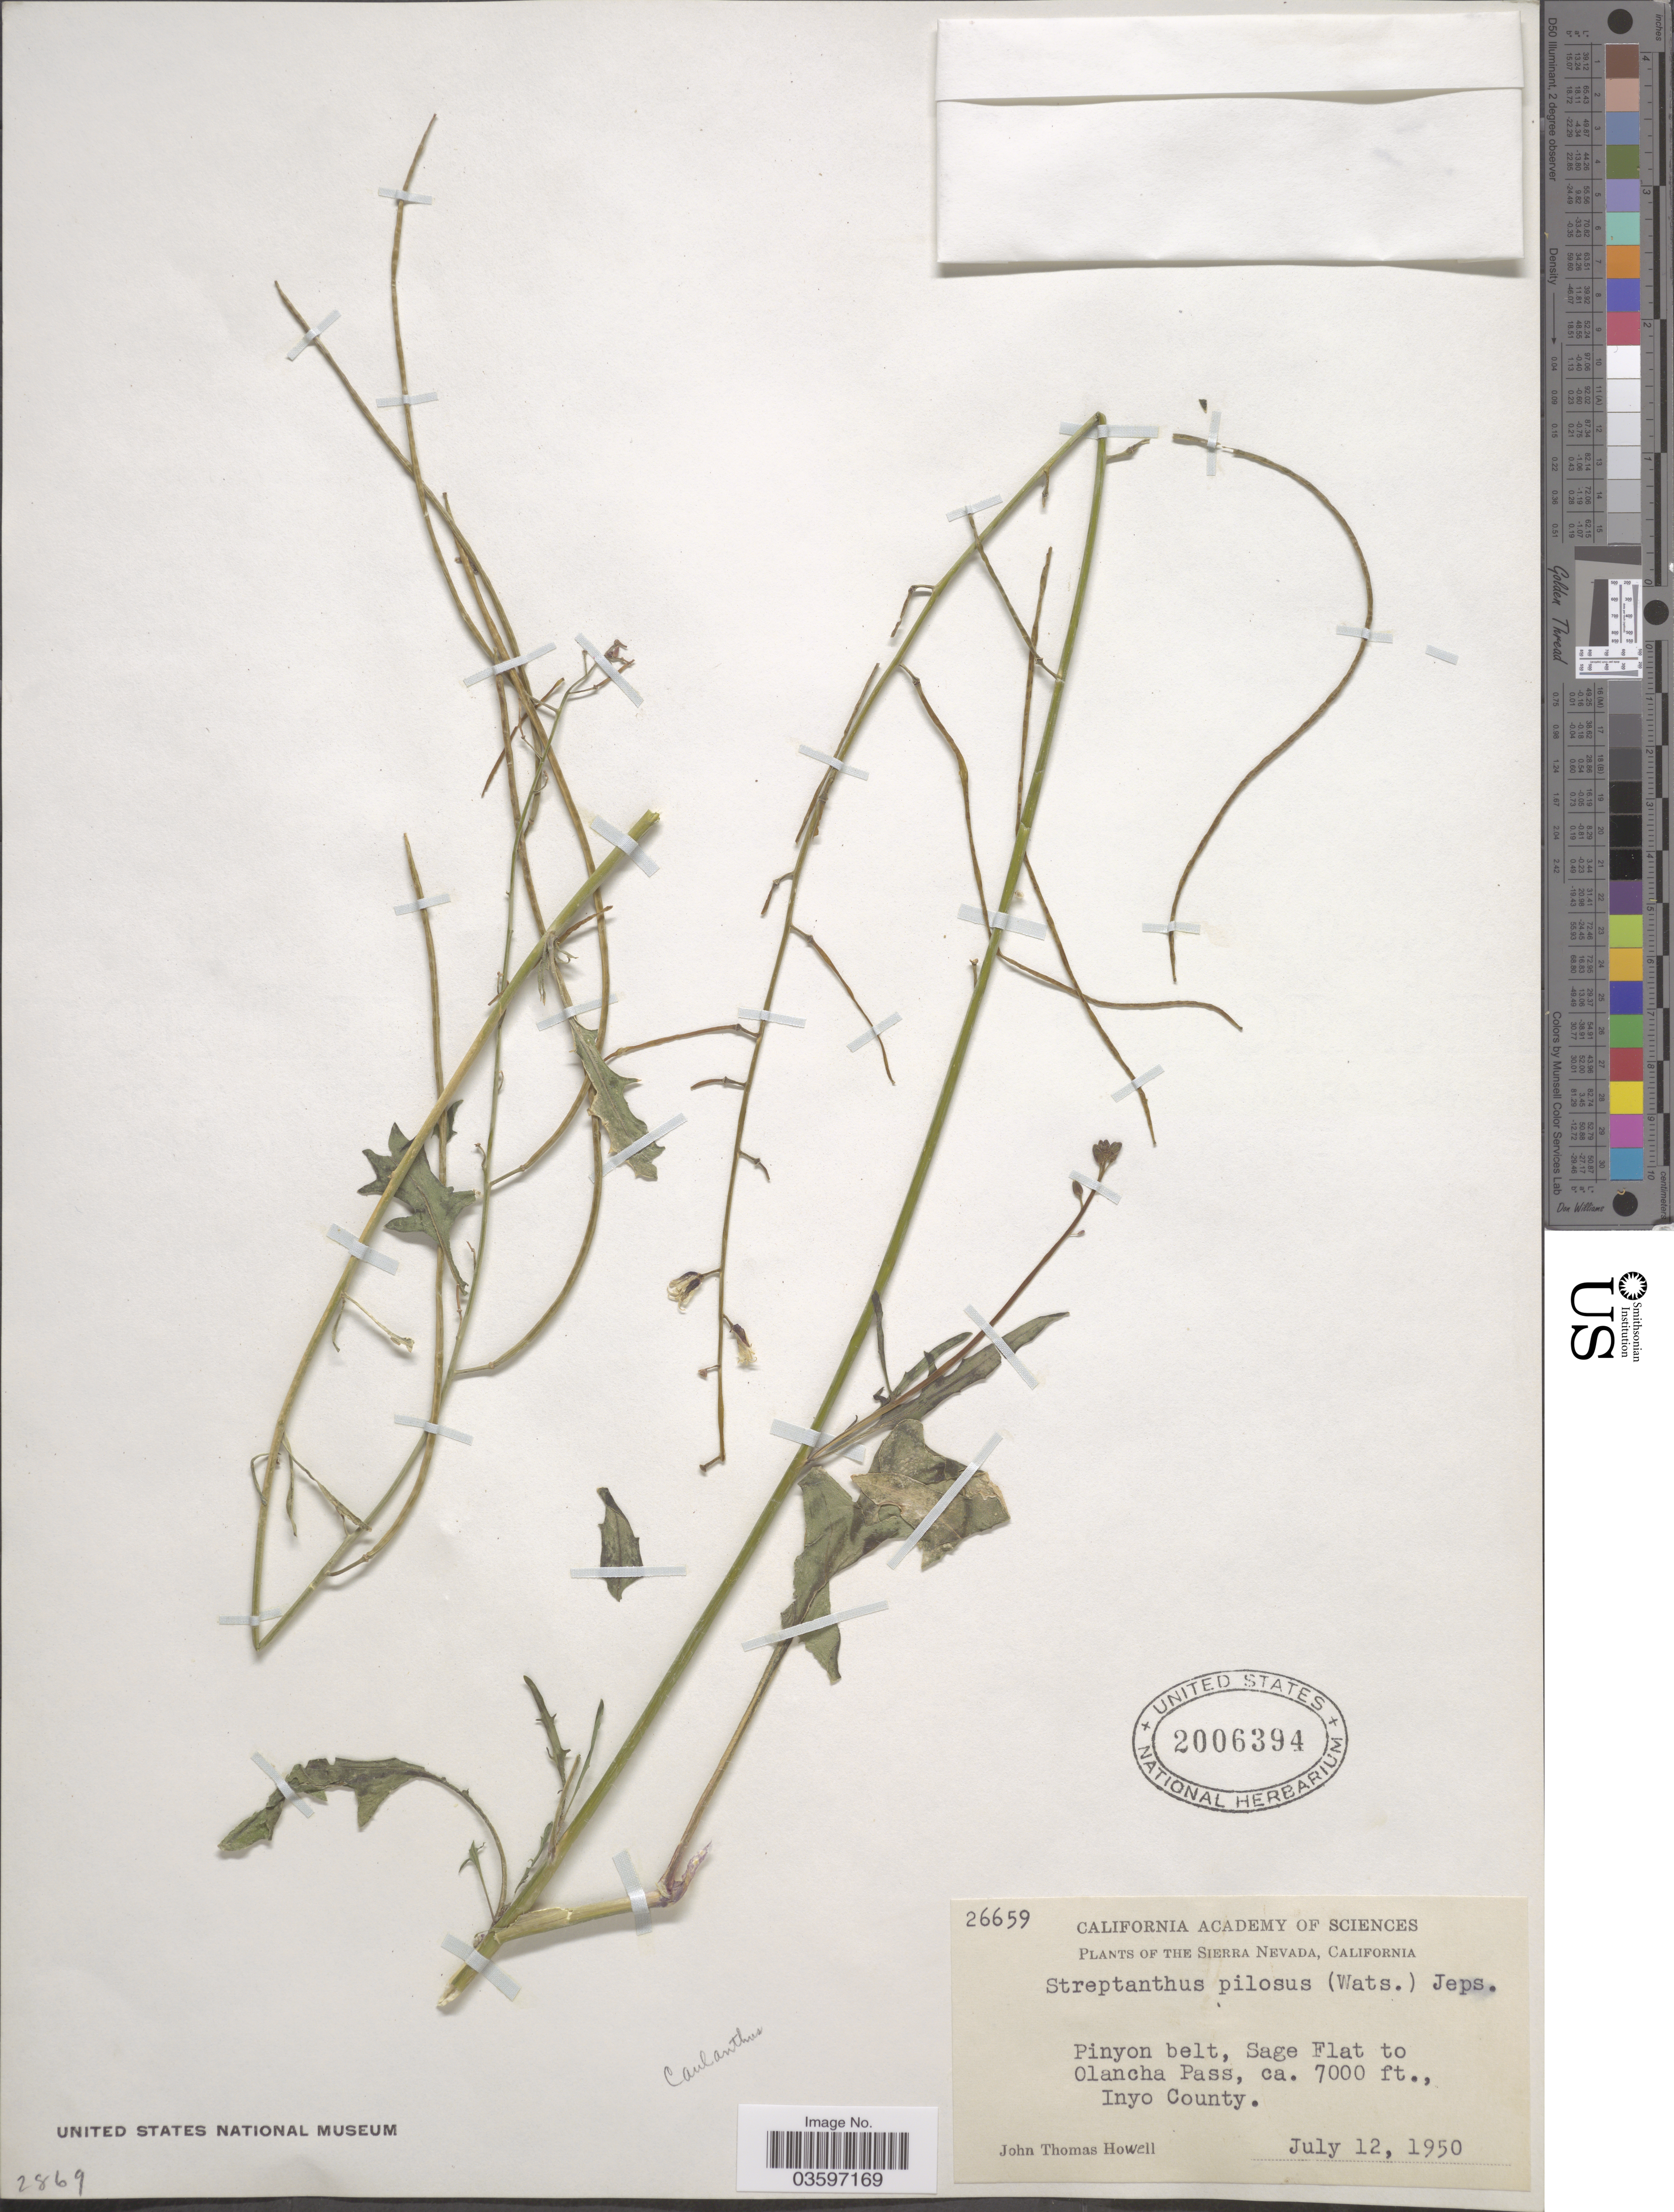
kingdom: Plantae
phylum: Tracheophyta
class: Magnoliopsida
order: Brassicales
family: Brassicaceae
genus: Caulanthus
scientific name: Caulanthus pilosus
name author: S. Watson in C. King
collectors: J. T. Howell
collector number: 26659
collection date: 1950-07-12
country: United States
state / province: California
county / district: Inyo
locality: The Sierra Neveda. Pinyon belt, Sage Flat to Olancha Pass, Inyo County.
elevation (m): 2134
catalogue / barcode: US 2006394